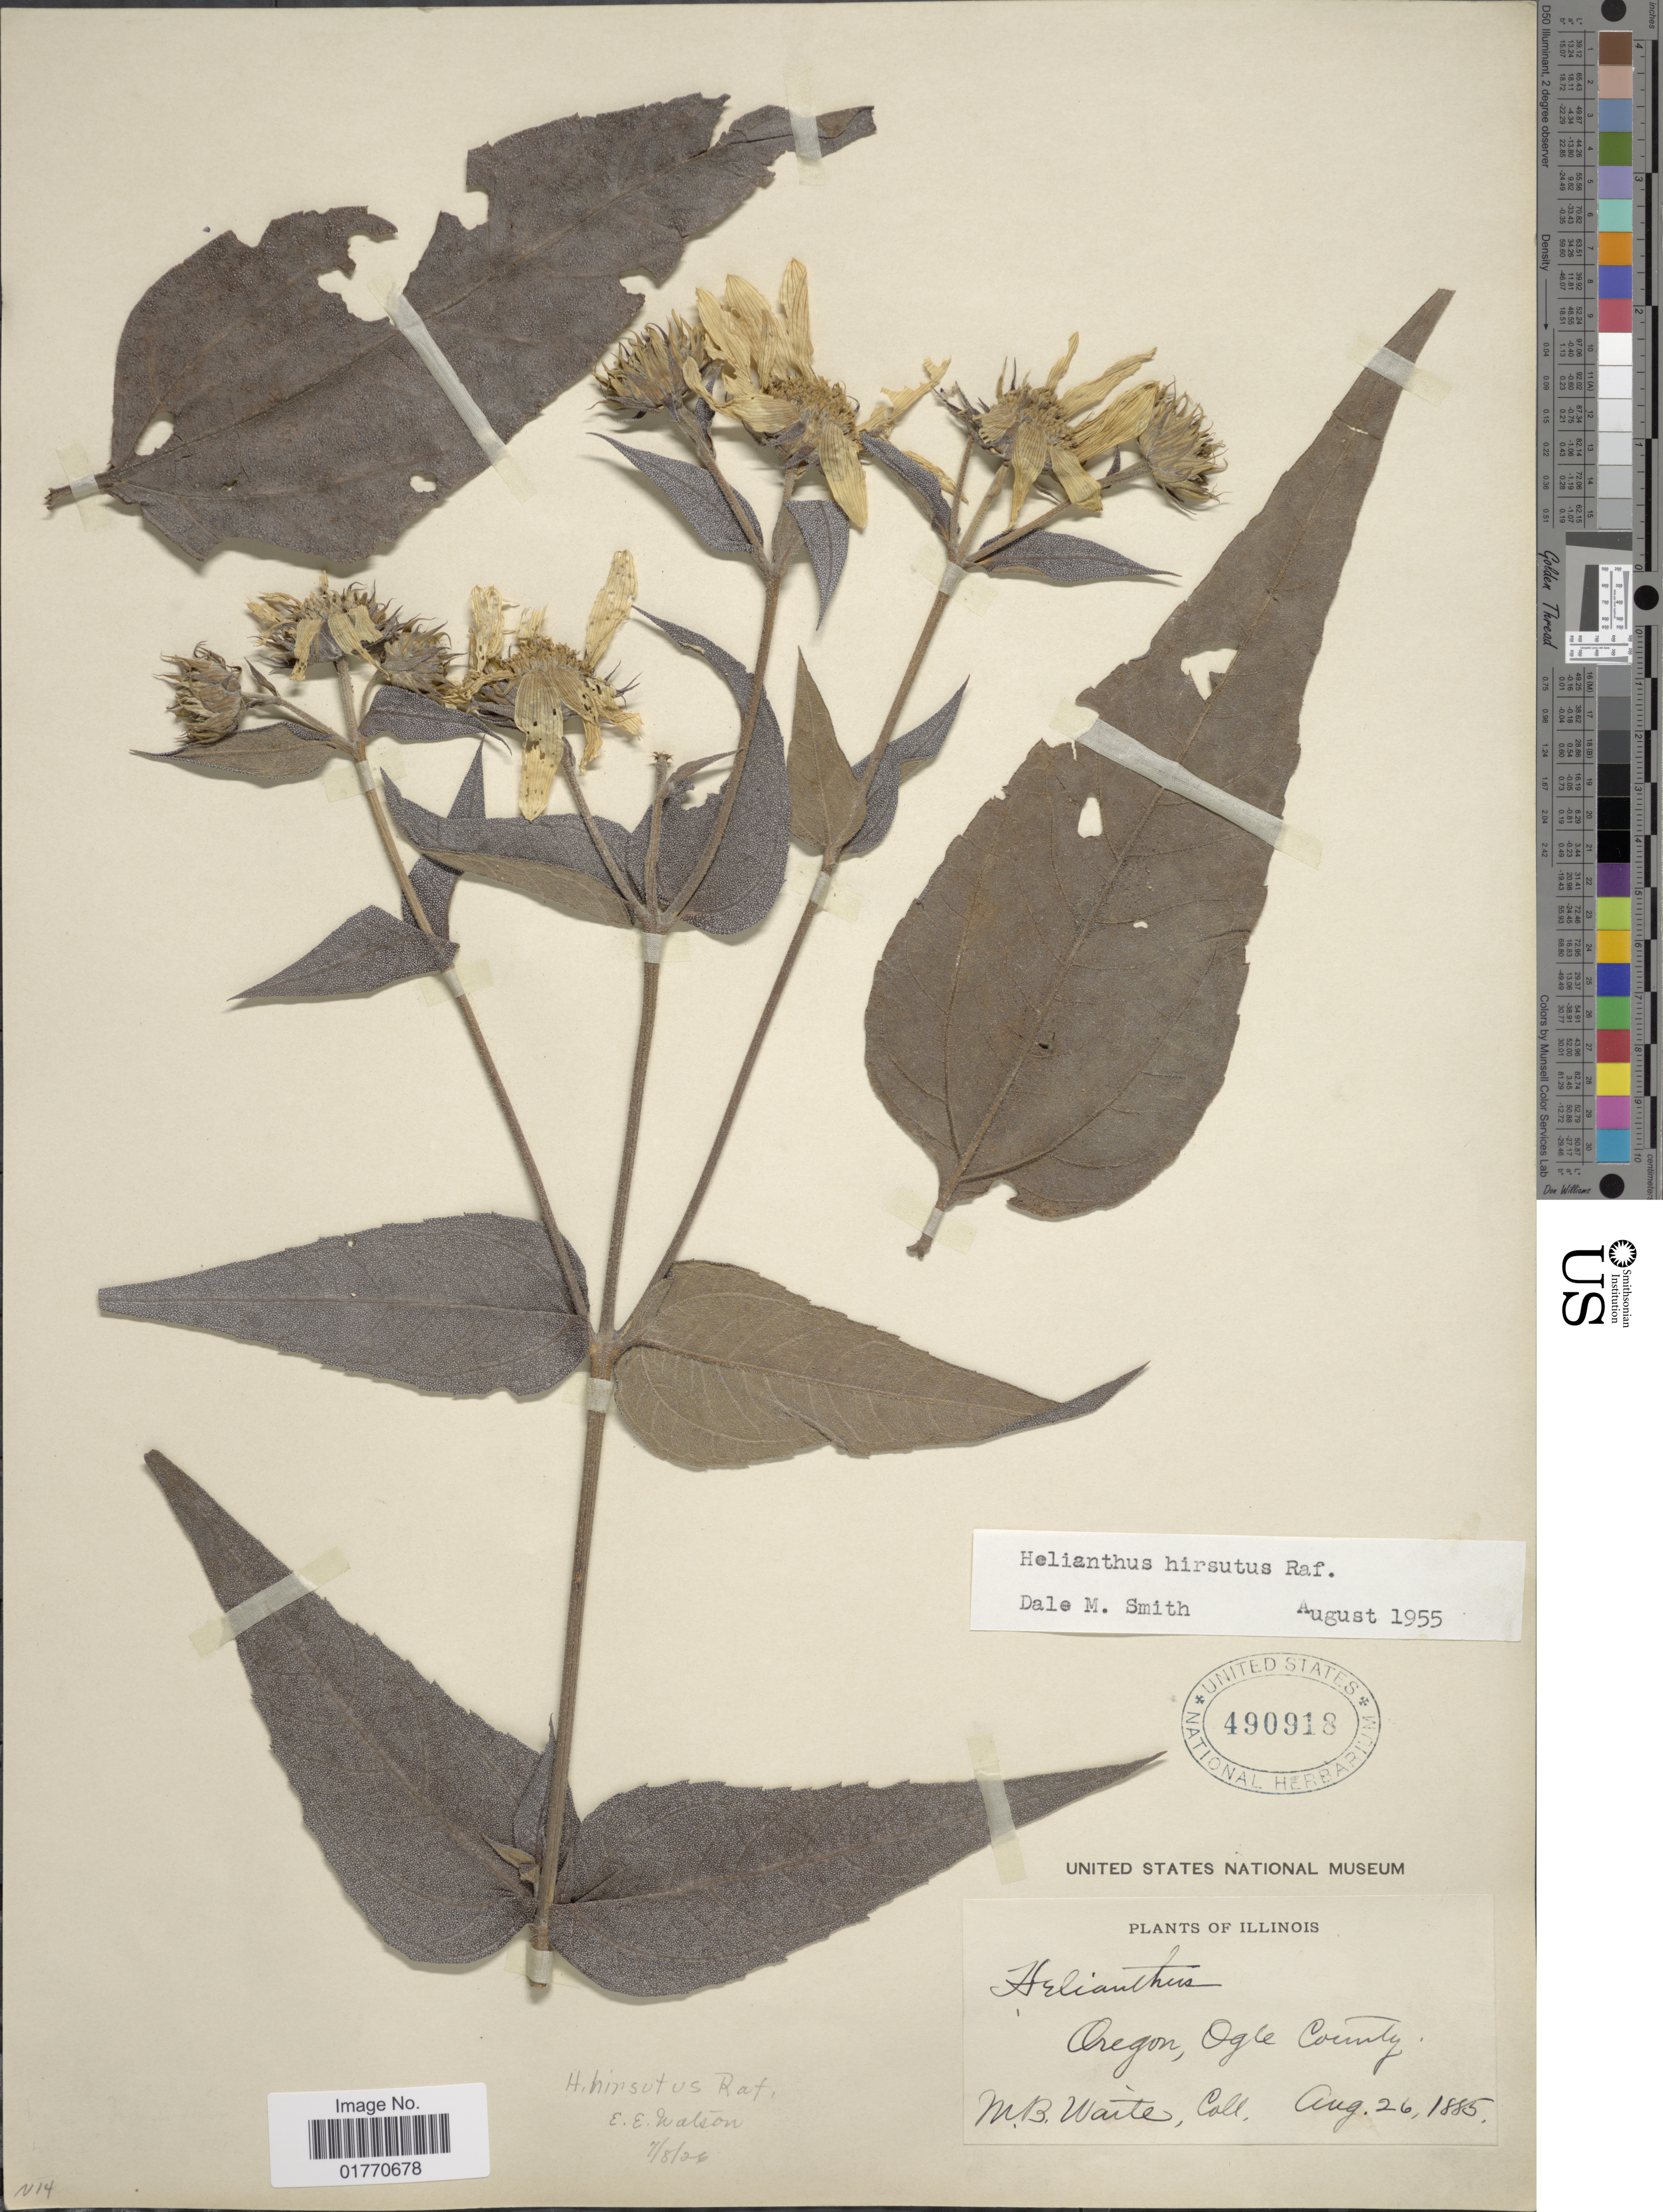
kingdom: Plantae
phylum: Tracheophyta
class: Magnoliopsida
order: Asterales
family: Asteraceae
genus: Helianthus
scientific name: Helianthus hirsutus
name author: Raf.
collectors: M. B. Waite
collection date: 1885-08-26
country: United States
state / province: Oregon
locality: Illinois [unsure placement], Ogle County.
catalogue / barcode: US 490918